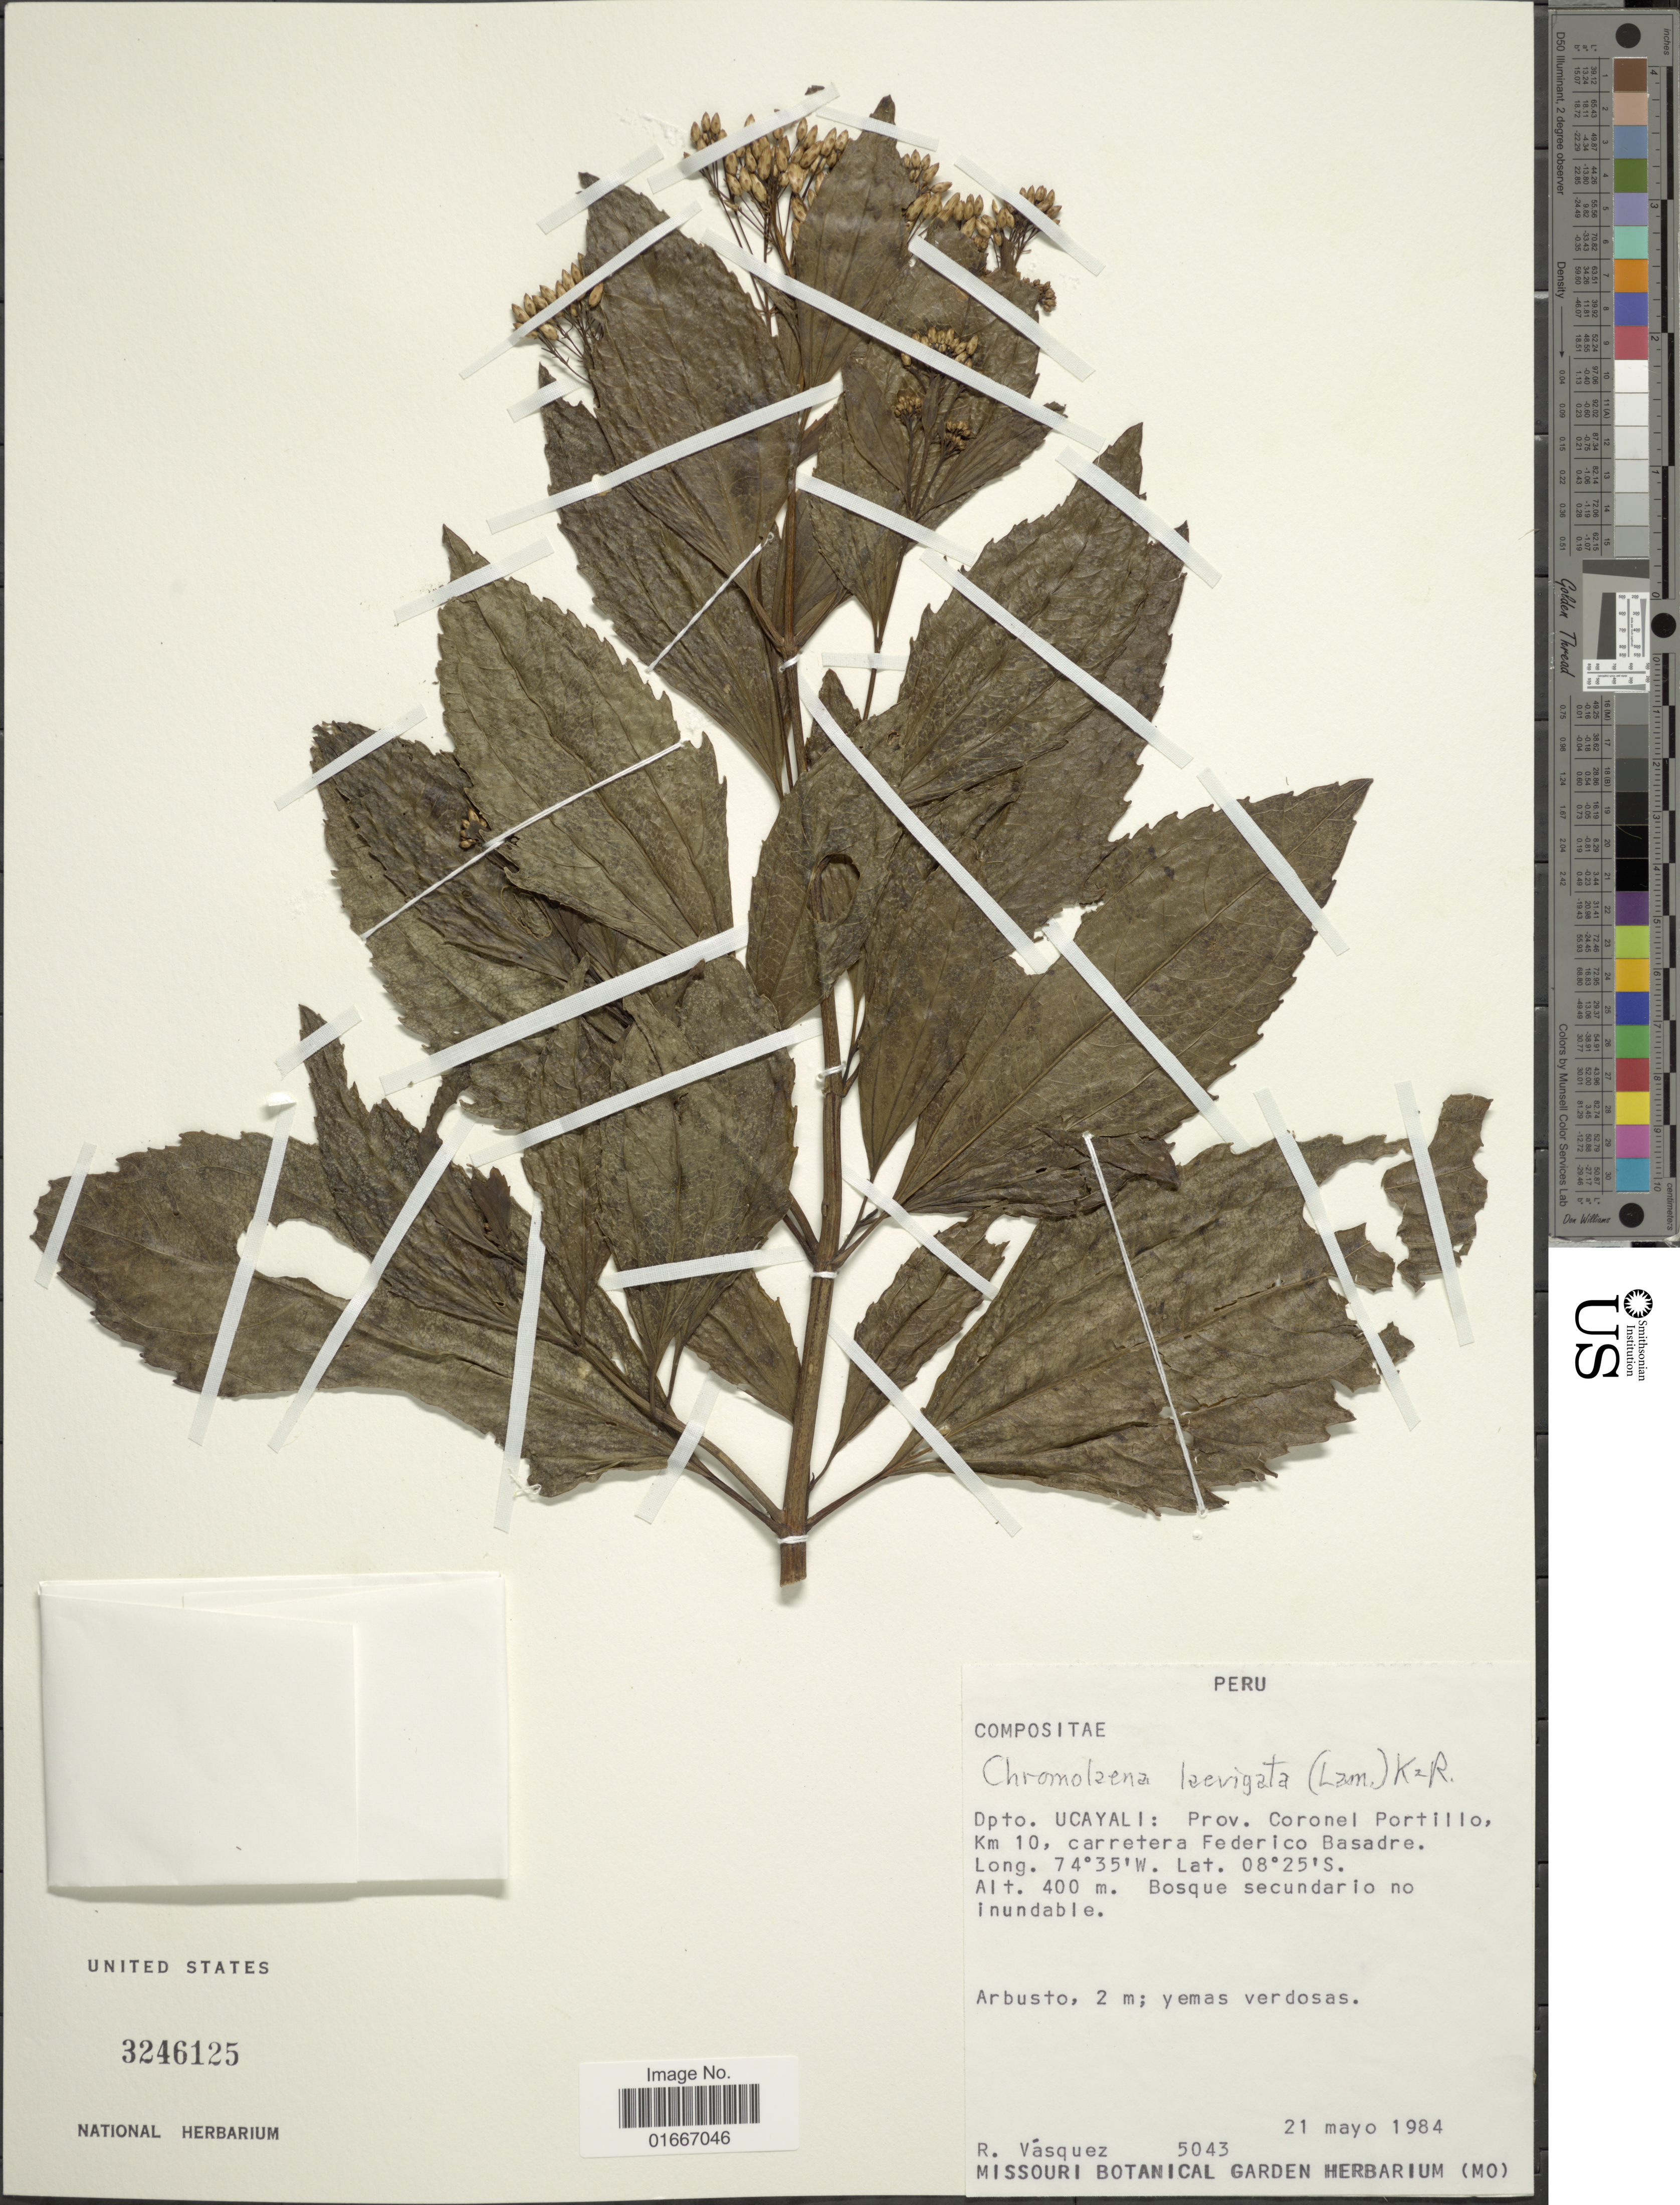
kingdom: Plantae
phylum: Tracheophyta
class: Magnoliopsida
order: Asterales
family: Asteraceae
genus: Chromolaena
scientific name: Chromolaena laevigata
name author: (Lam.) R.M. King & H. Rob.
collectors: R. Vásquez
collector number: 5043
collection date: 1984-05-21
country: Peru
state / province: Ucayali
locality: Peru. Dpto. Ucayali: Prov. Corolnel Portillo, km 10, carretera Federico Basadre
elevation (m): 400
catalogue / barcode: US 3246125